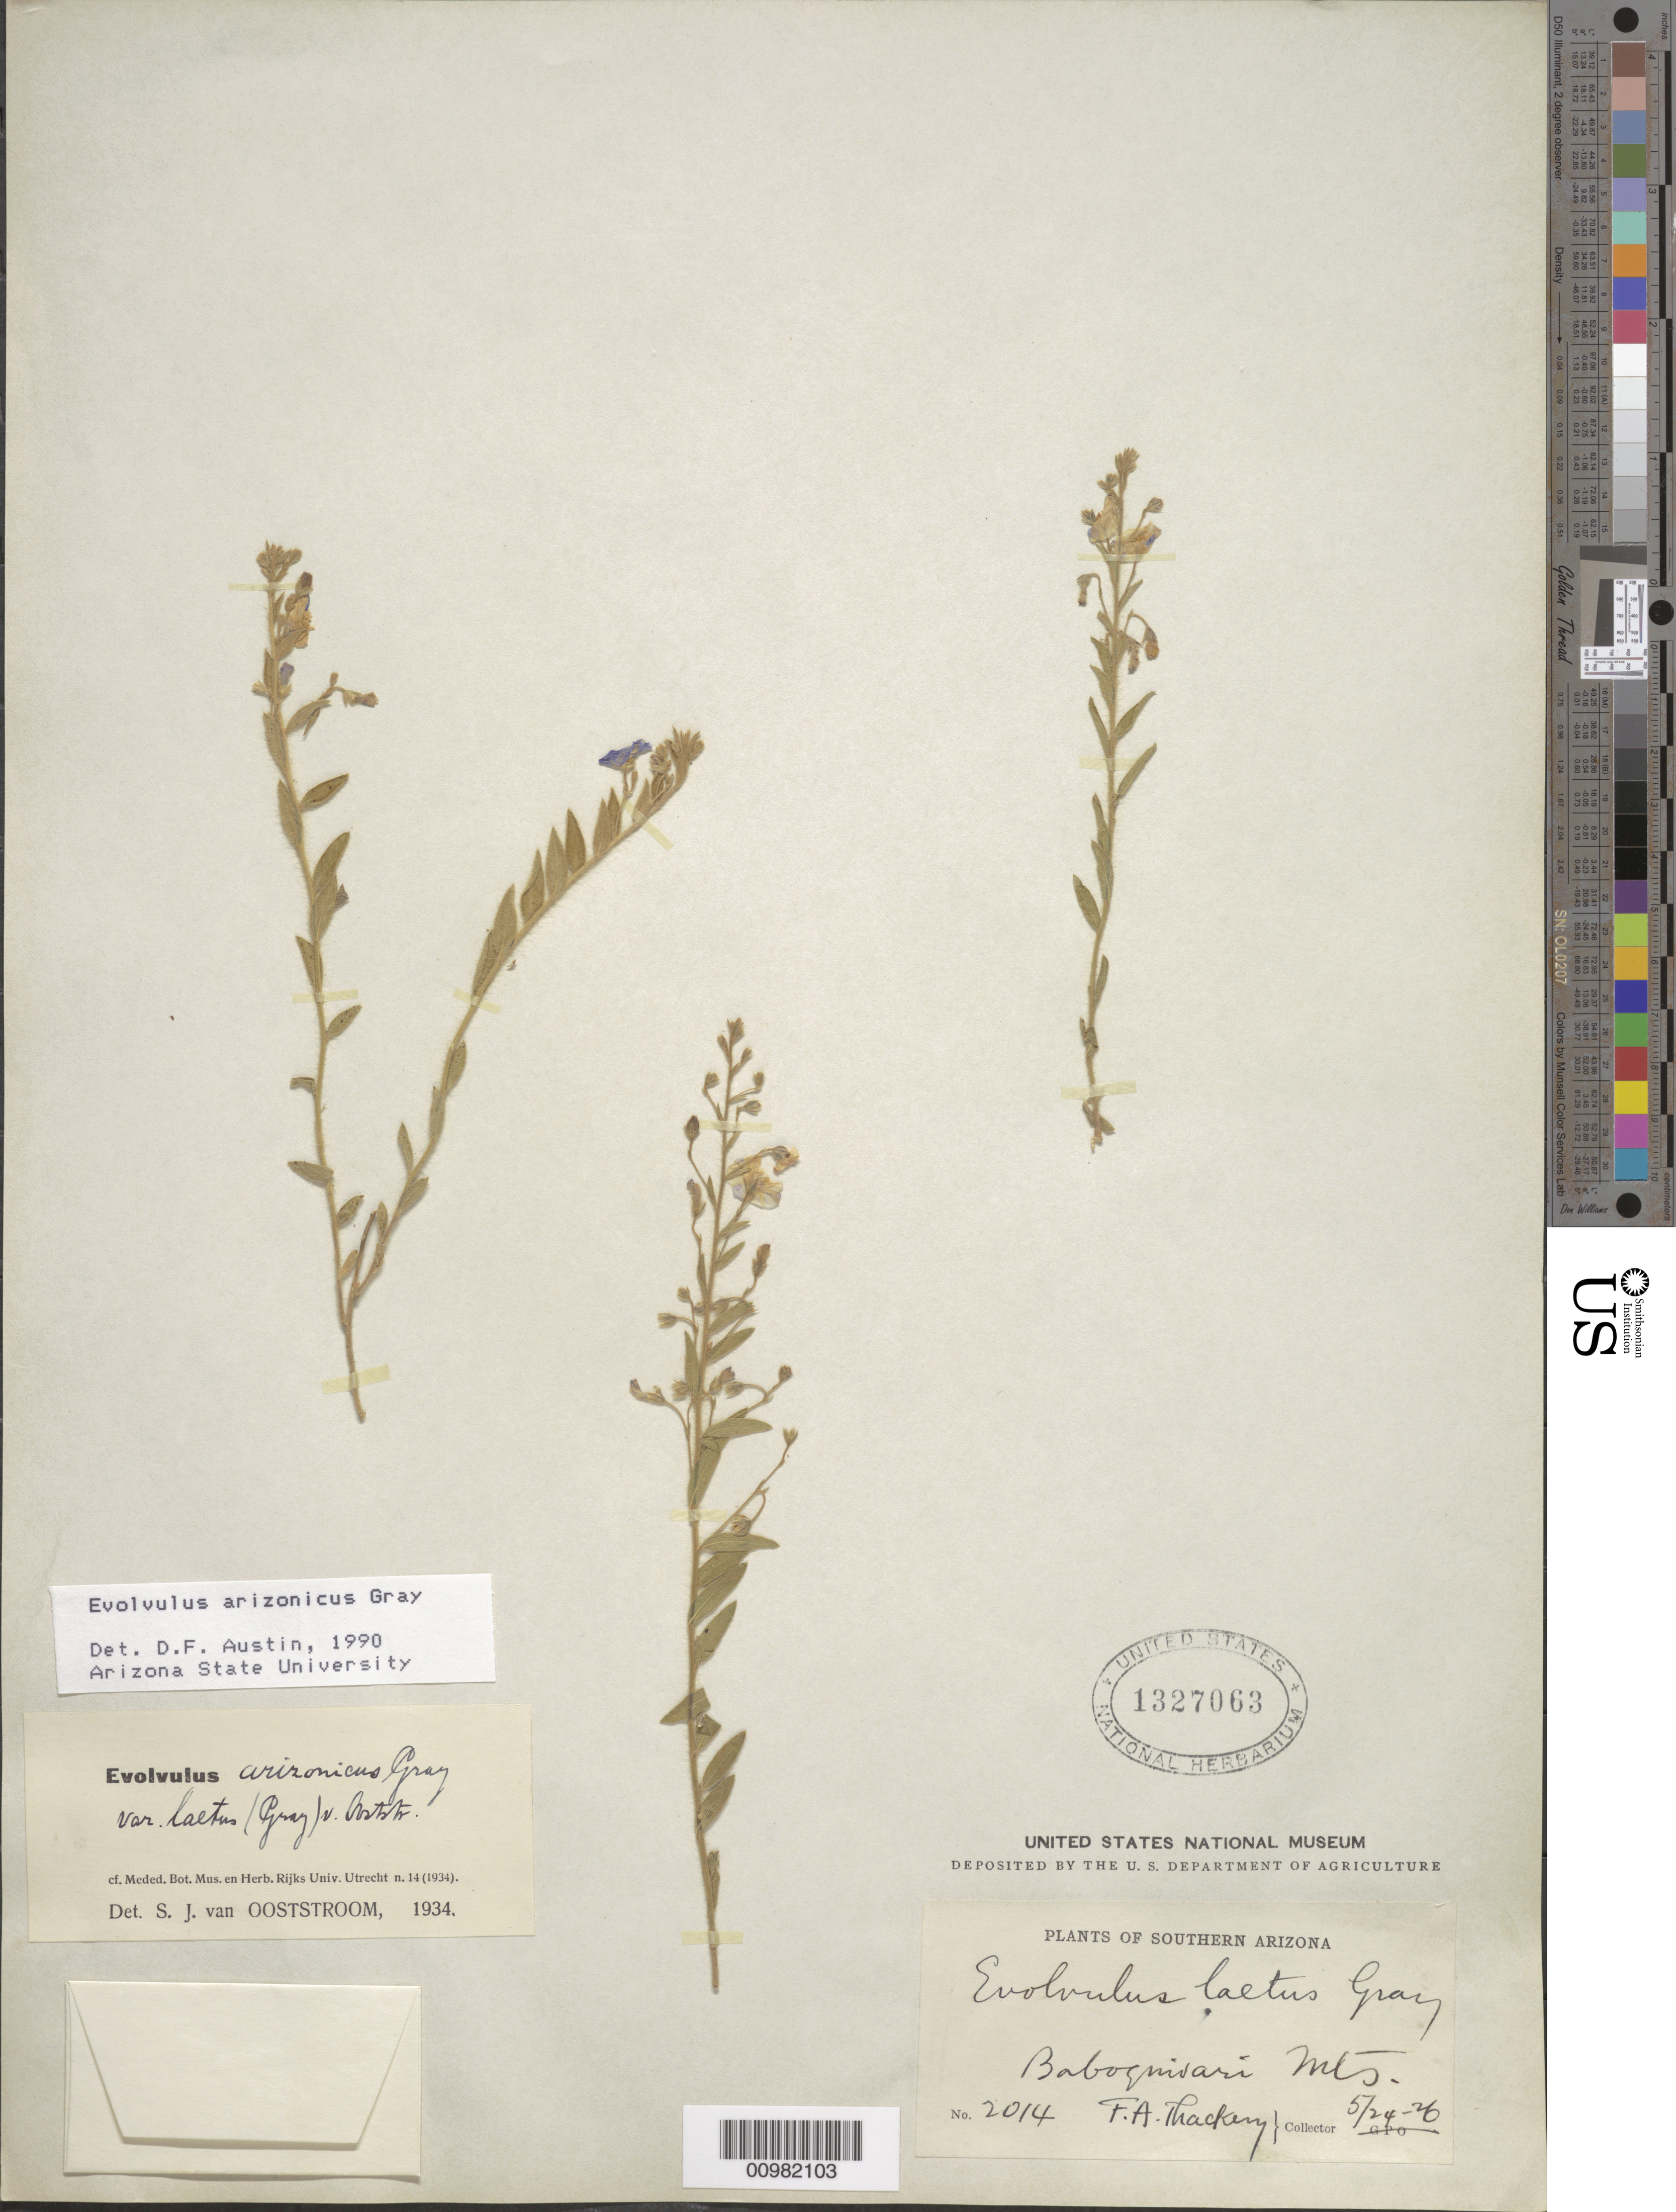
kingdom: Plantae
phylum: Tracheophyta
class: Magnoliopsida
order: Solanales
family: Convolvulaceae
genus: Evolvulus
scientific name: Evolvulus arizonicus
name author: A. Gray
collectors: F. Thackery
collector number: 2014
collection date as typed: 24 May 1926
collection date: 1926-05-24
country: United States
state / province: Arizona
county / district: Pima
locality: Baboquivari Mountains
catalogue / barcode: US 1327063